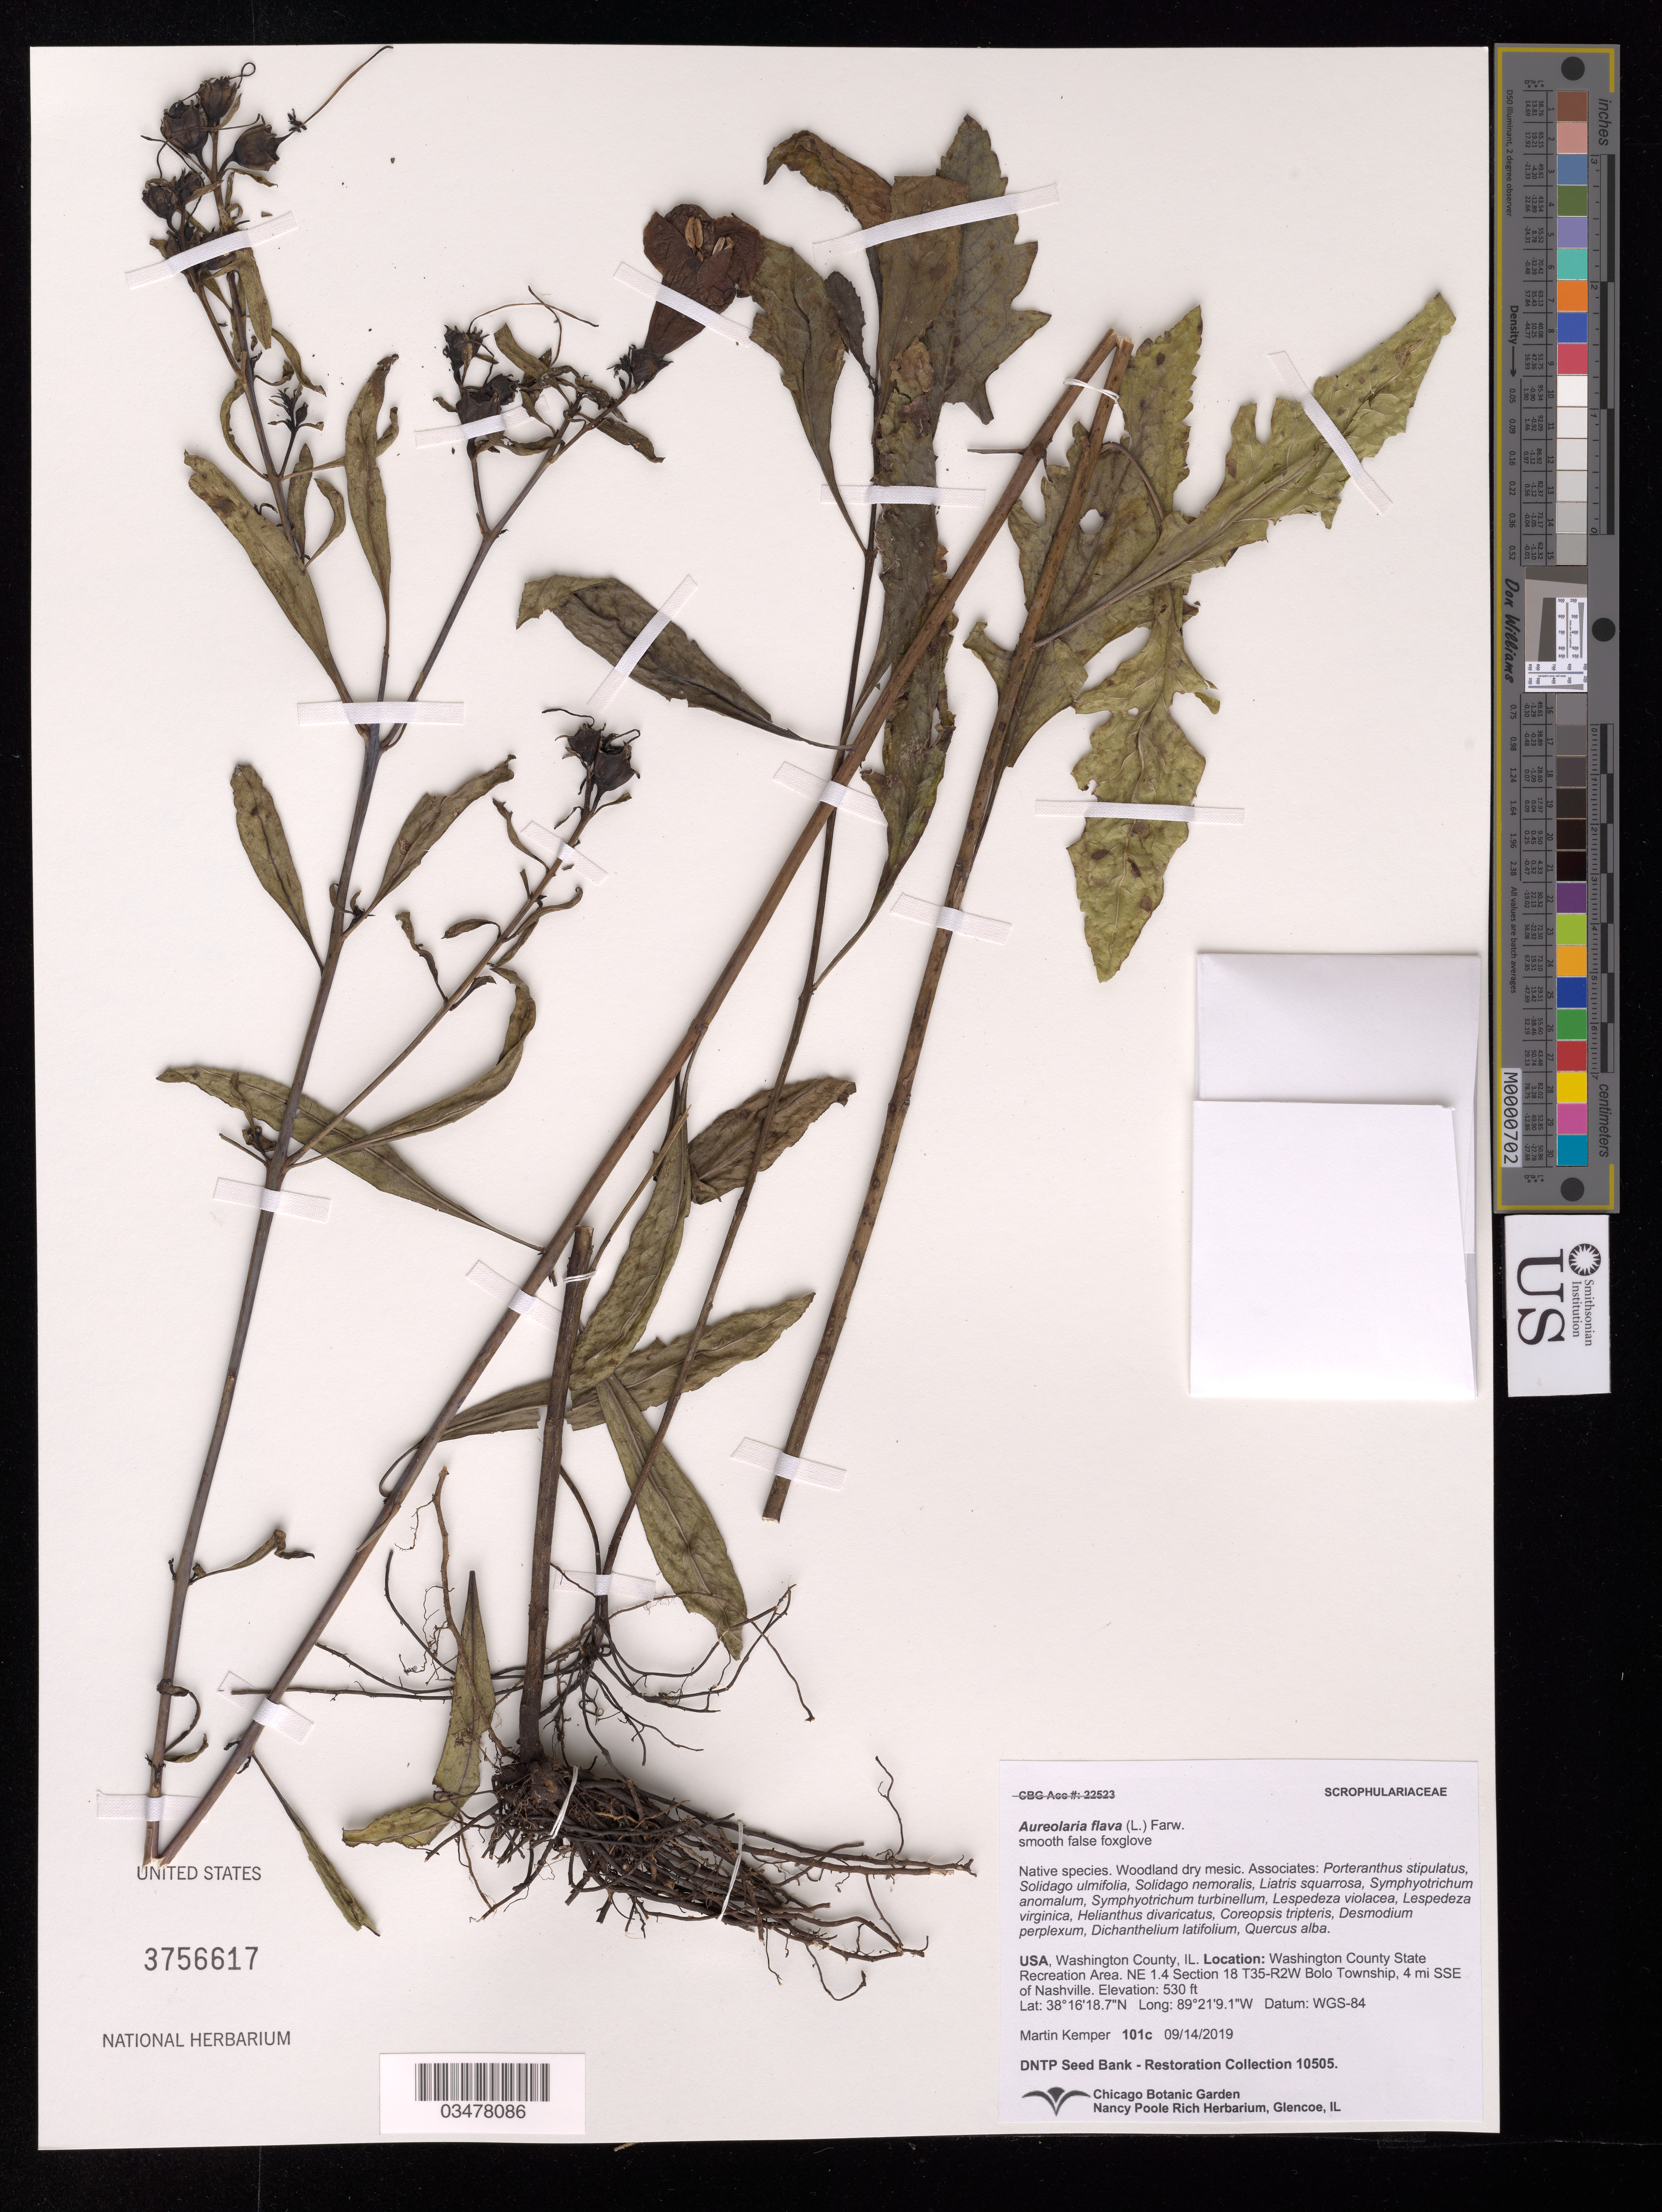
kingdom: Plantae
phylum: Tracheophyta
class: Magnoliopsida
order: Lamiales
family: Orobanchaceae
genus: Aureolaria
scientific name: Aureolaria flava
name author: (L.) Farw.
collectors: M. Kemper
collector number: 101 c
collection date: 2019-06-14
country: United States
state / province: Illinois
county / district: Washington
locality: Washington County State Recreation Area. Bolo Township, 4 mi. SSE of Nashville.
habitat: Woodland dry mesic. With Solidago ulmifolia, Quercus alba, Liatris squarrosa, etc.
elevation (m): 162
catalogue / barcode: US 3756617